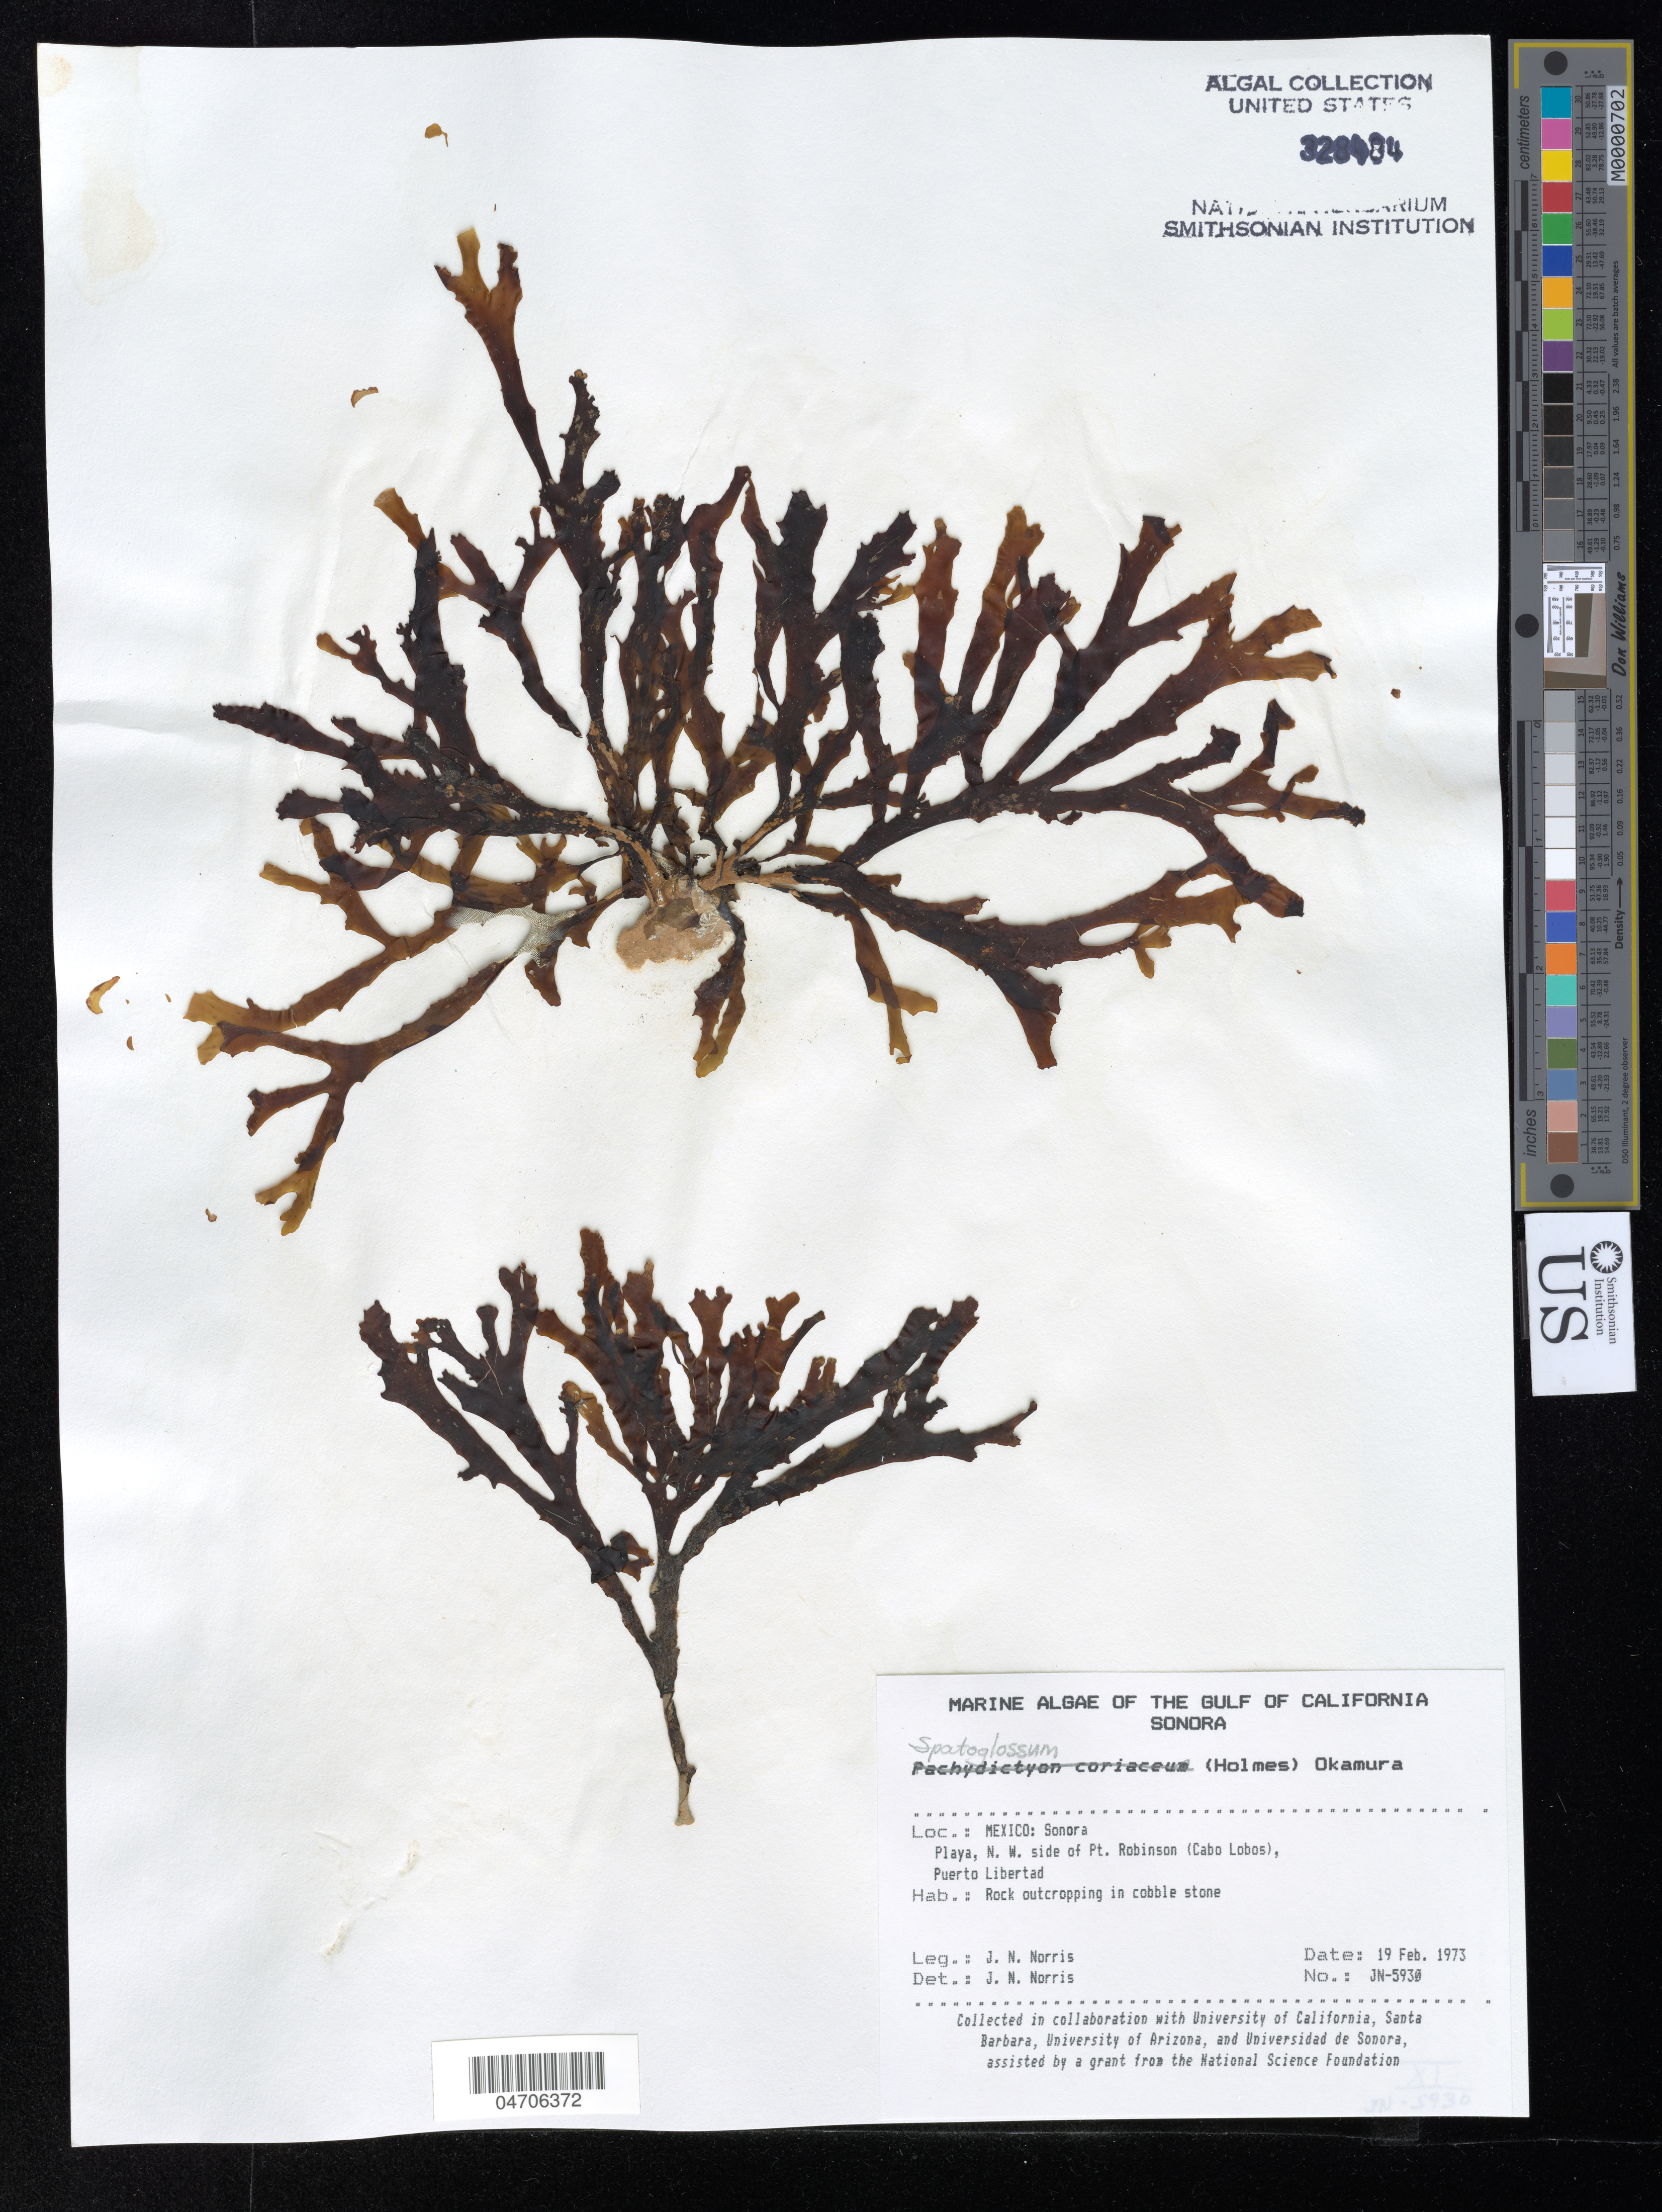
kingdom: Chromista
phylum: Ochrophyta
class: Phaeophyceae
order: Dictyotales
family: Dictyotaceae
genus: Spatoglossum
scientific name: Spatoglossum sp.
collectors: J. Norris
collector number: JN-5930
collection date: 1973-02-19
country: Mexico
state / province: Sonora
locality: The Gulf of California. Playa, N. W. side of Pt. Robinson (Cabo Lobos), Puerto Libertad.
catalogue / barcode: US 328404